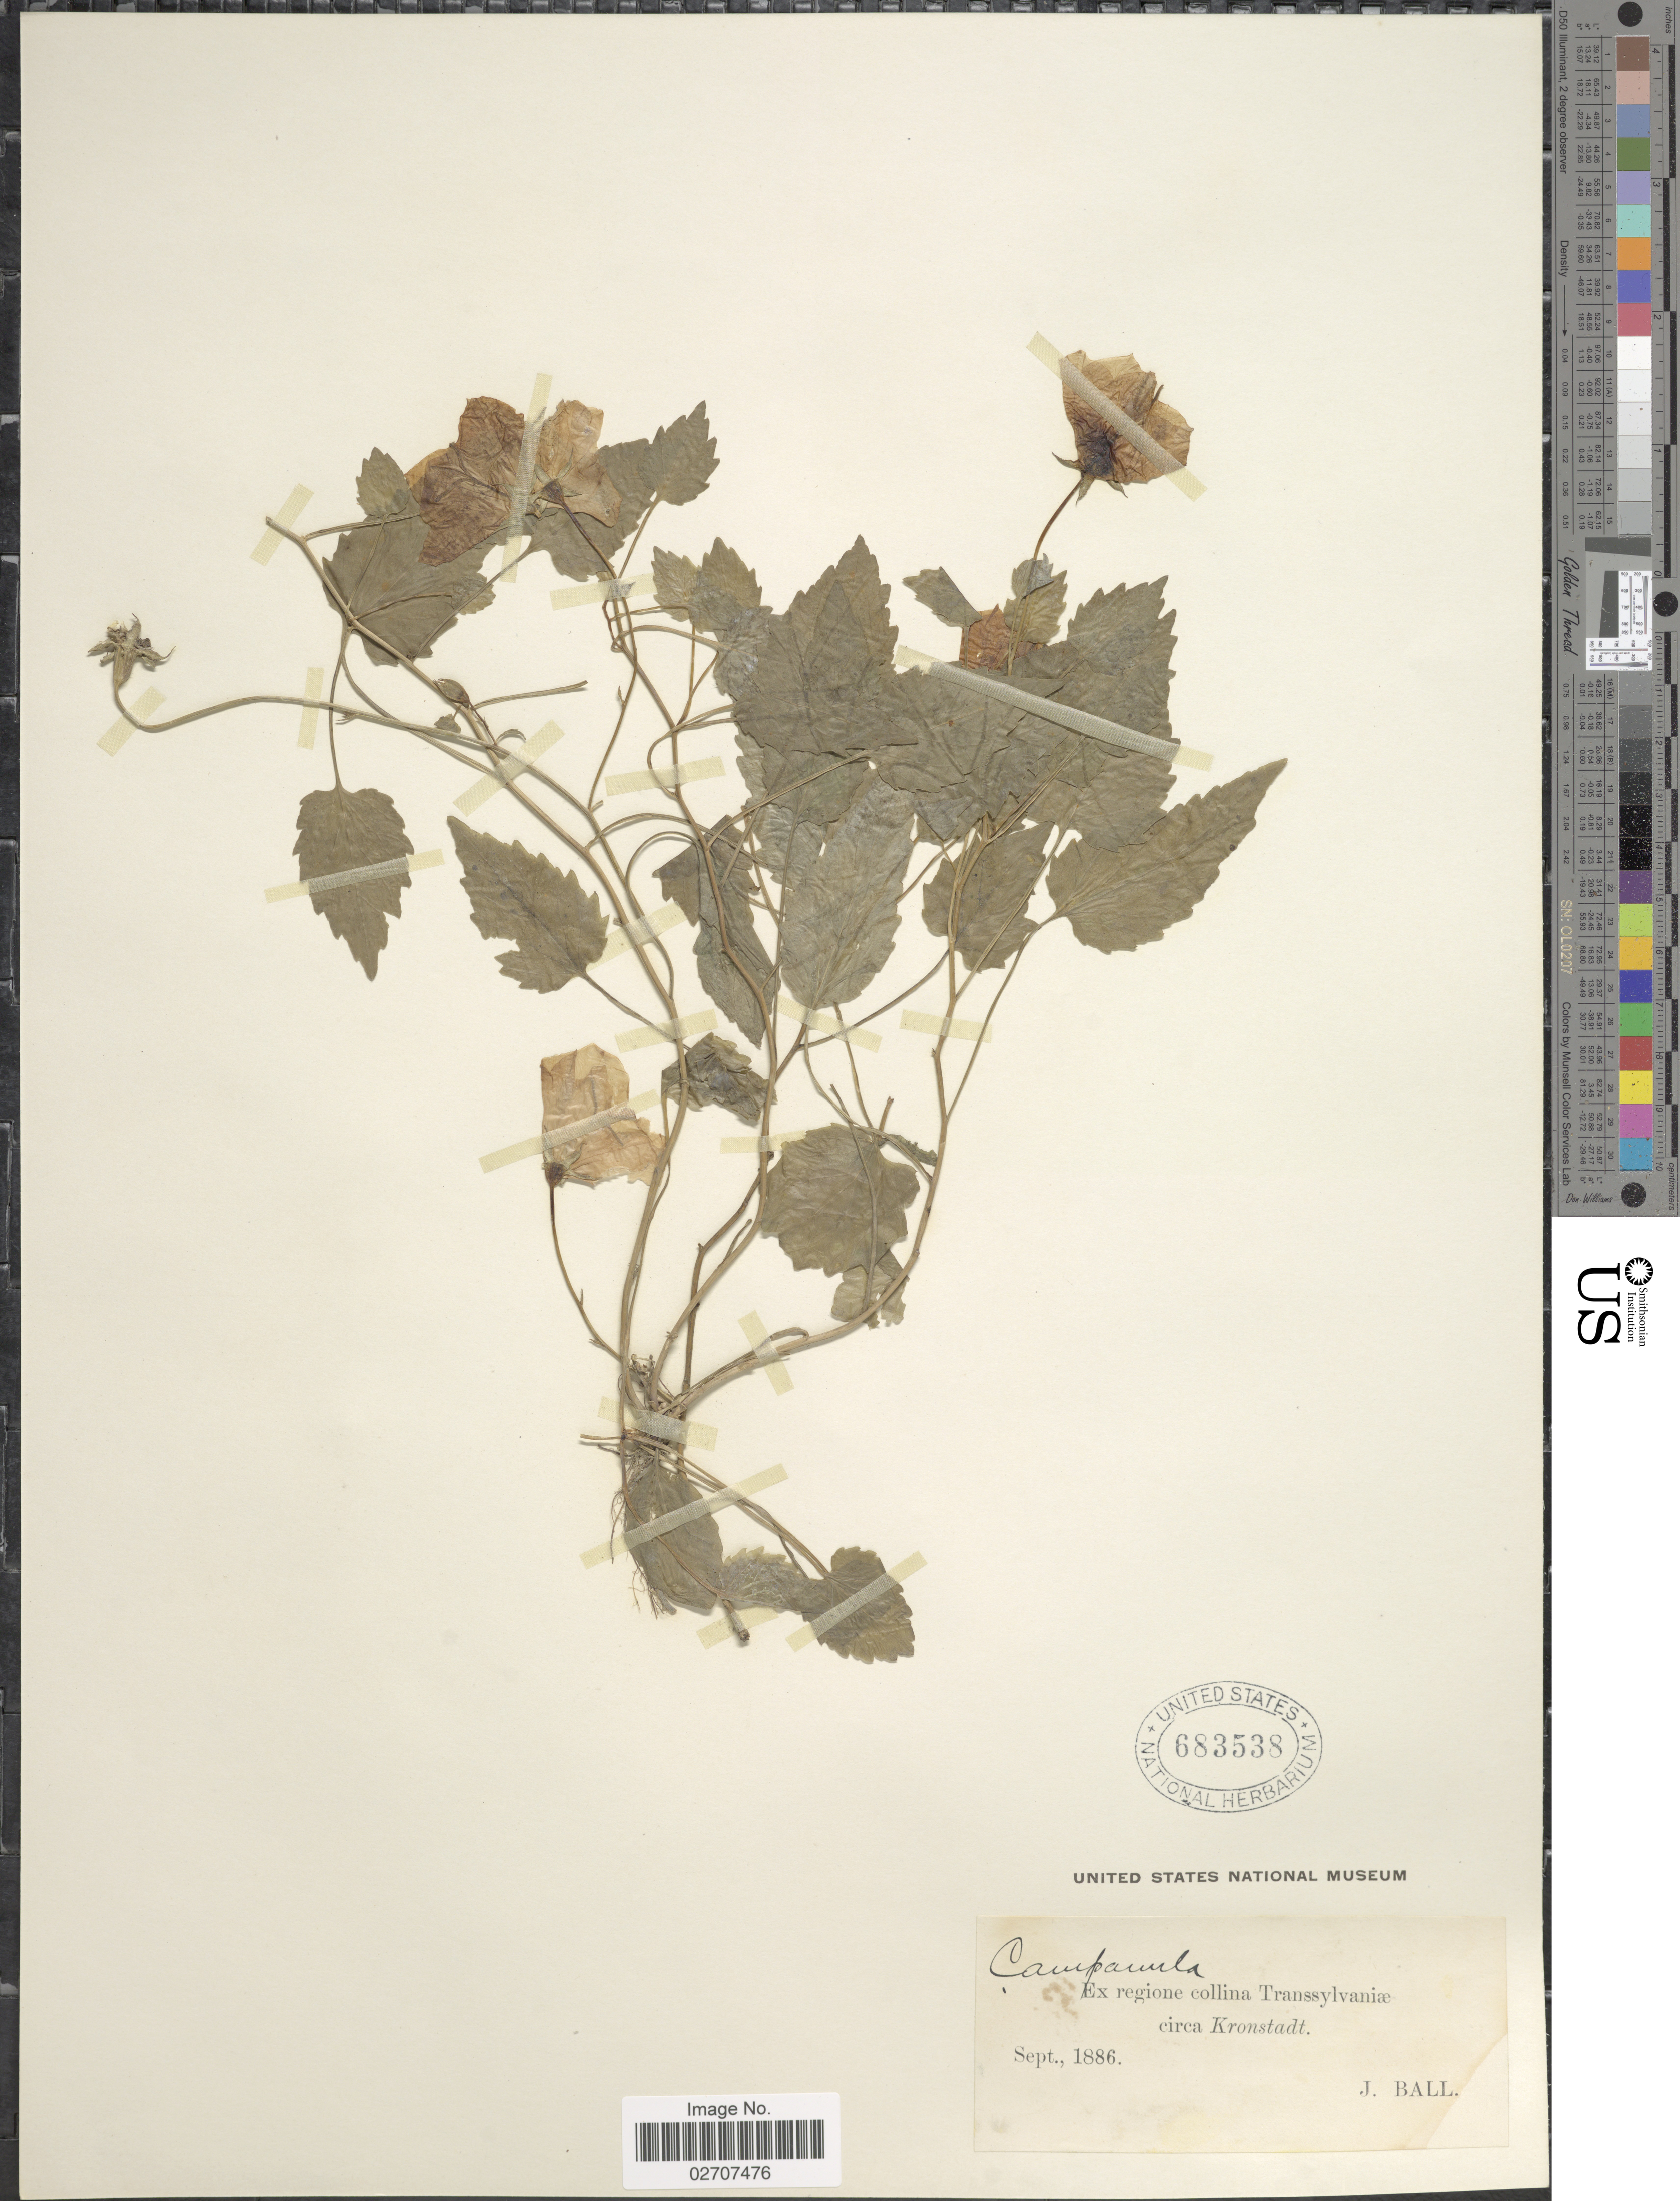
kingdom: Plantae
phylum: Tracheophyta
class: Magnoliopsida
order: Asterales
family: Campanulaceae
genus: Campanula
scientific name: Campanula carpatica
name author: Jacq.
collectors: J. Ball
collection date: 1886-09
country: Russian Federation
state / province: St. Petersburg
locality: Ex regione collina Transsilvaniae circa Kronstadt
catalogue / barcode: US 683538